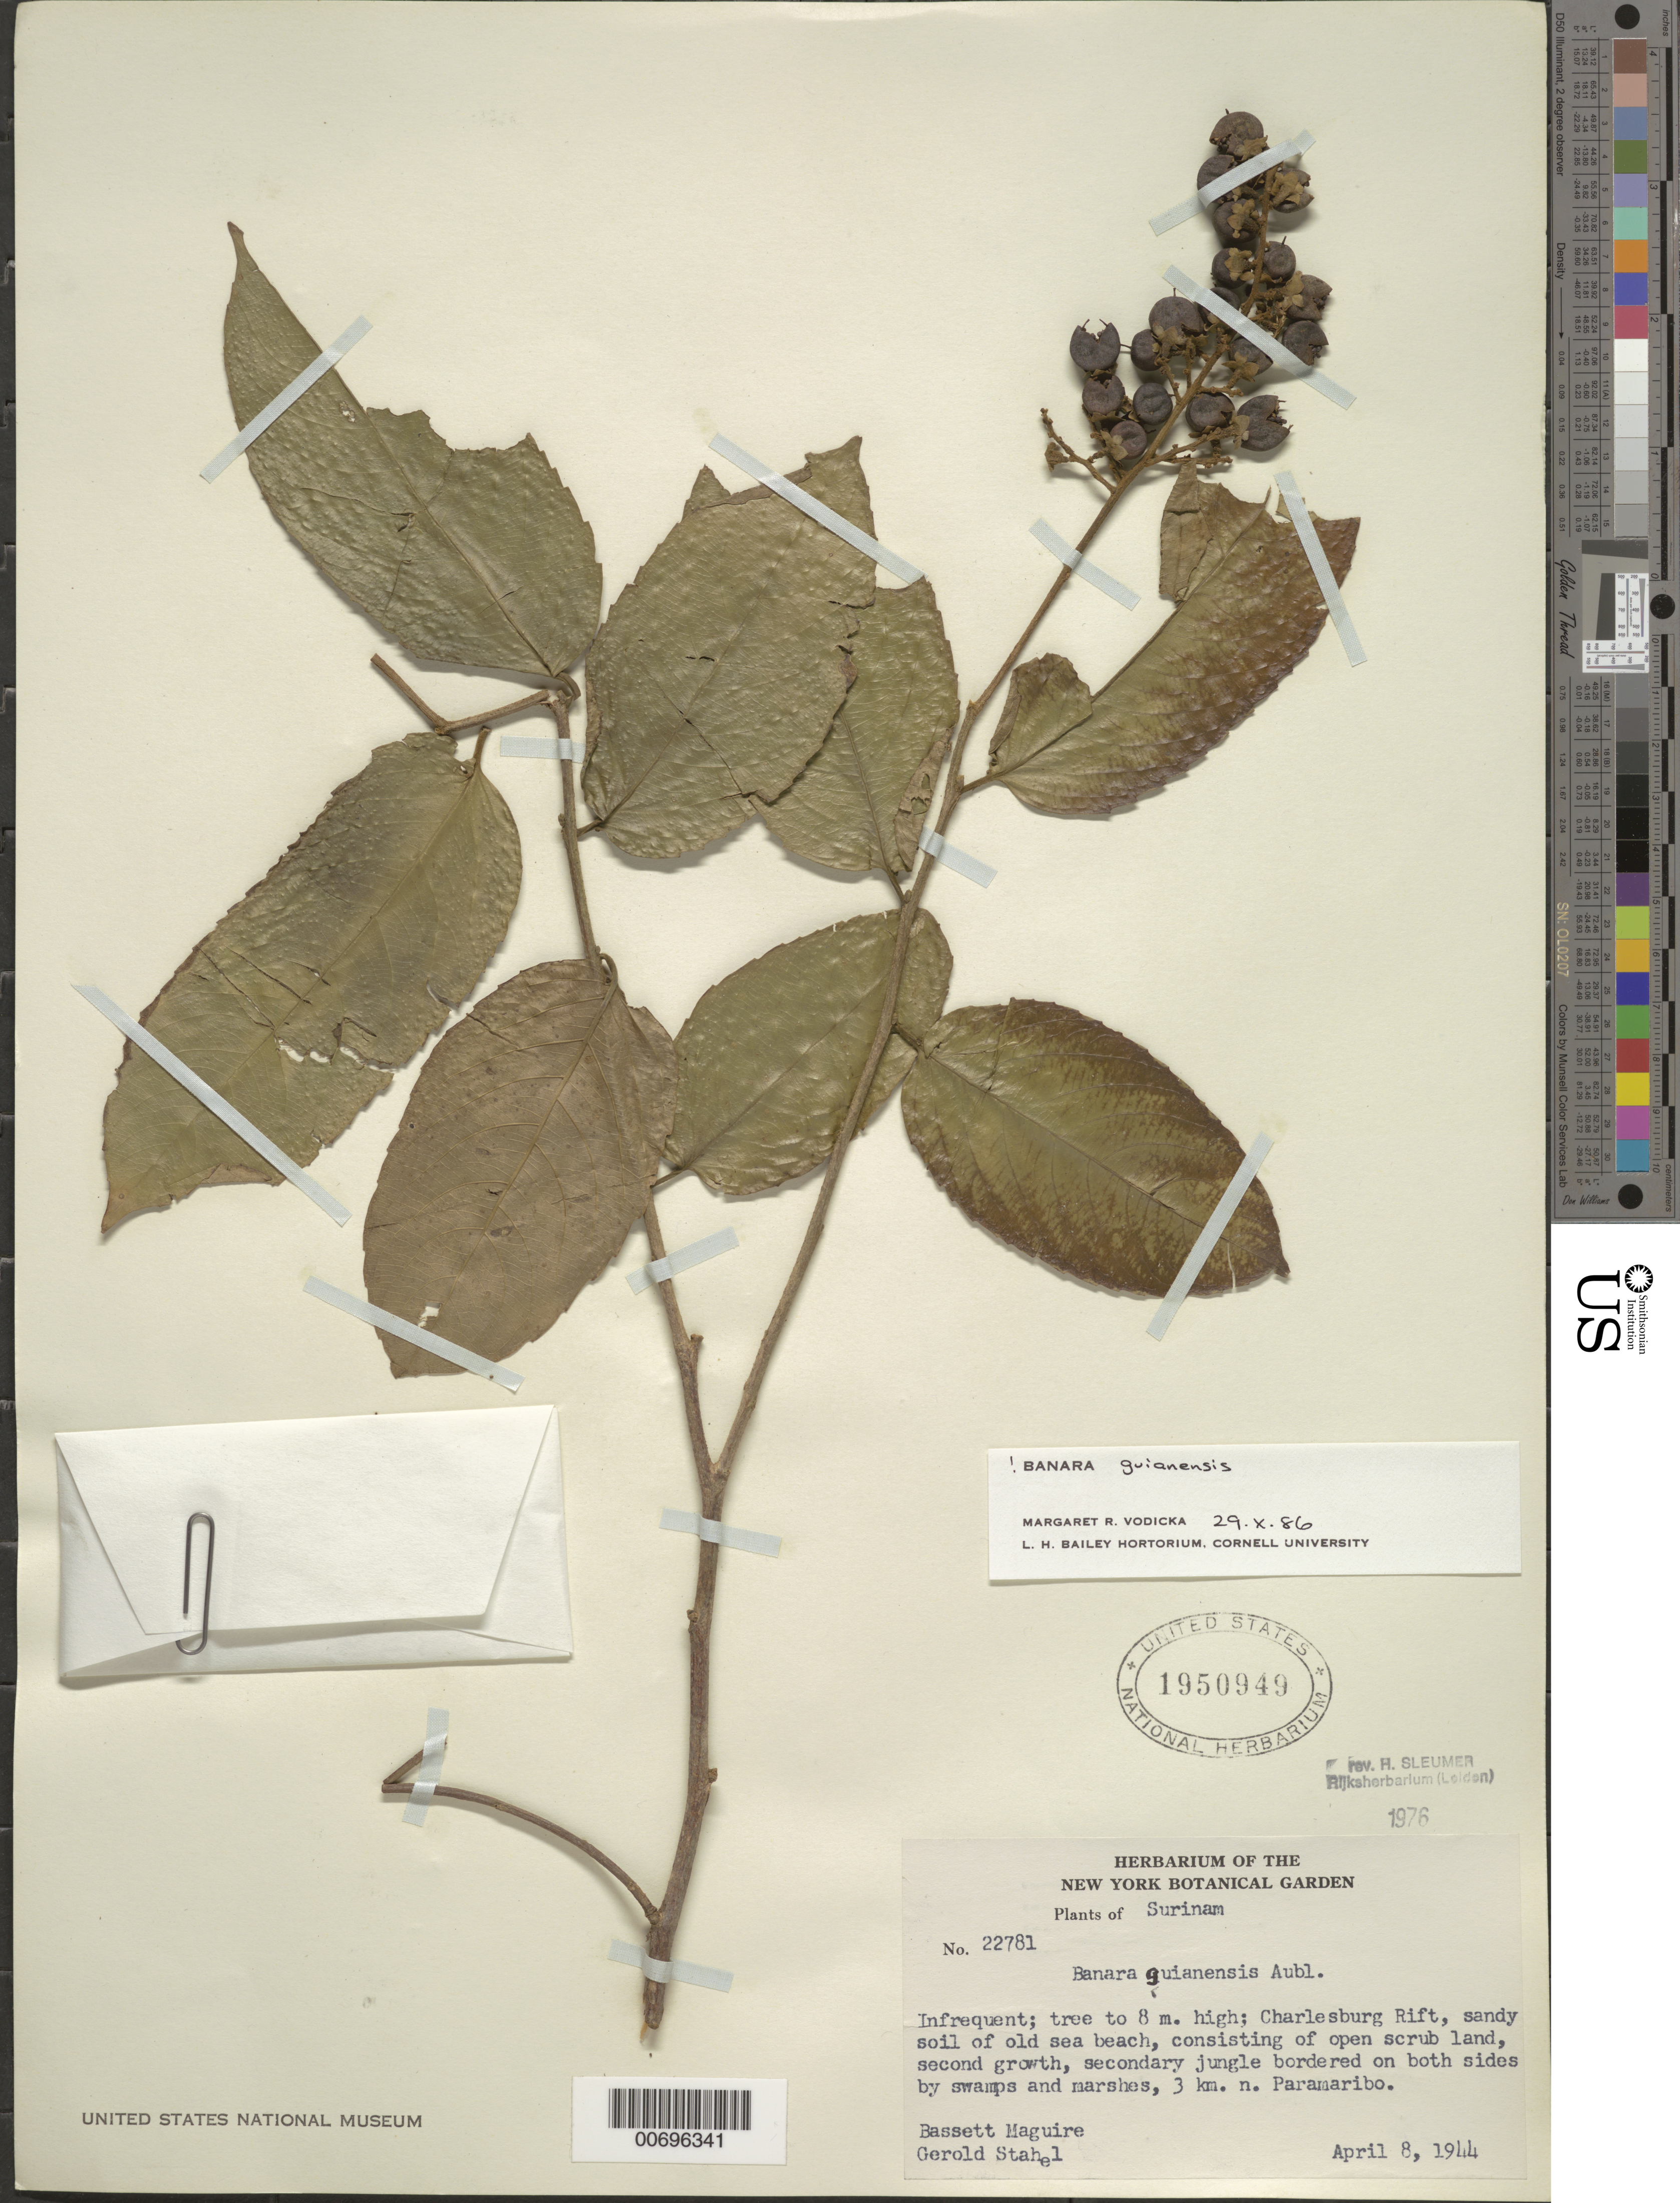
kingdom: Plantae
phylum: Tracheophyta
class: Magnoliopsida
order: Malpighiales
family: Salicaceae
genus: Banara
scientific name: Banara guianensis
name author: Aubl.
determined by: Vodicka, M. R.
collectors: B. Maguire & G. Stahel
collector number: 22781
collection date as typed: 8-Apr-44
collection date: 1944-04-08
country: Suriname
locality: Paramaribo, 3 km N of, Charlesburg Rift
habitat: Sandy soil of old sea beach, open scrub land with swamps & marsh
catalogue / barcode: US 1950949